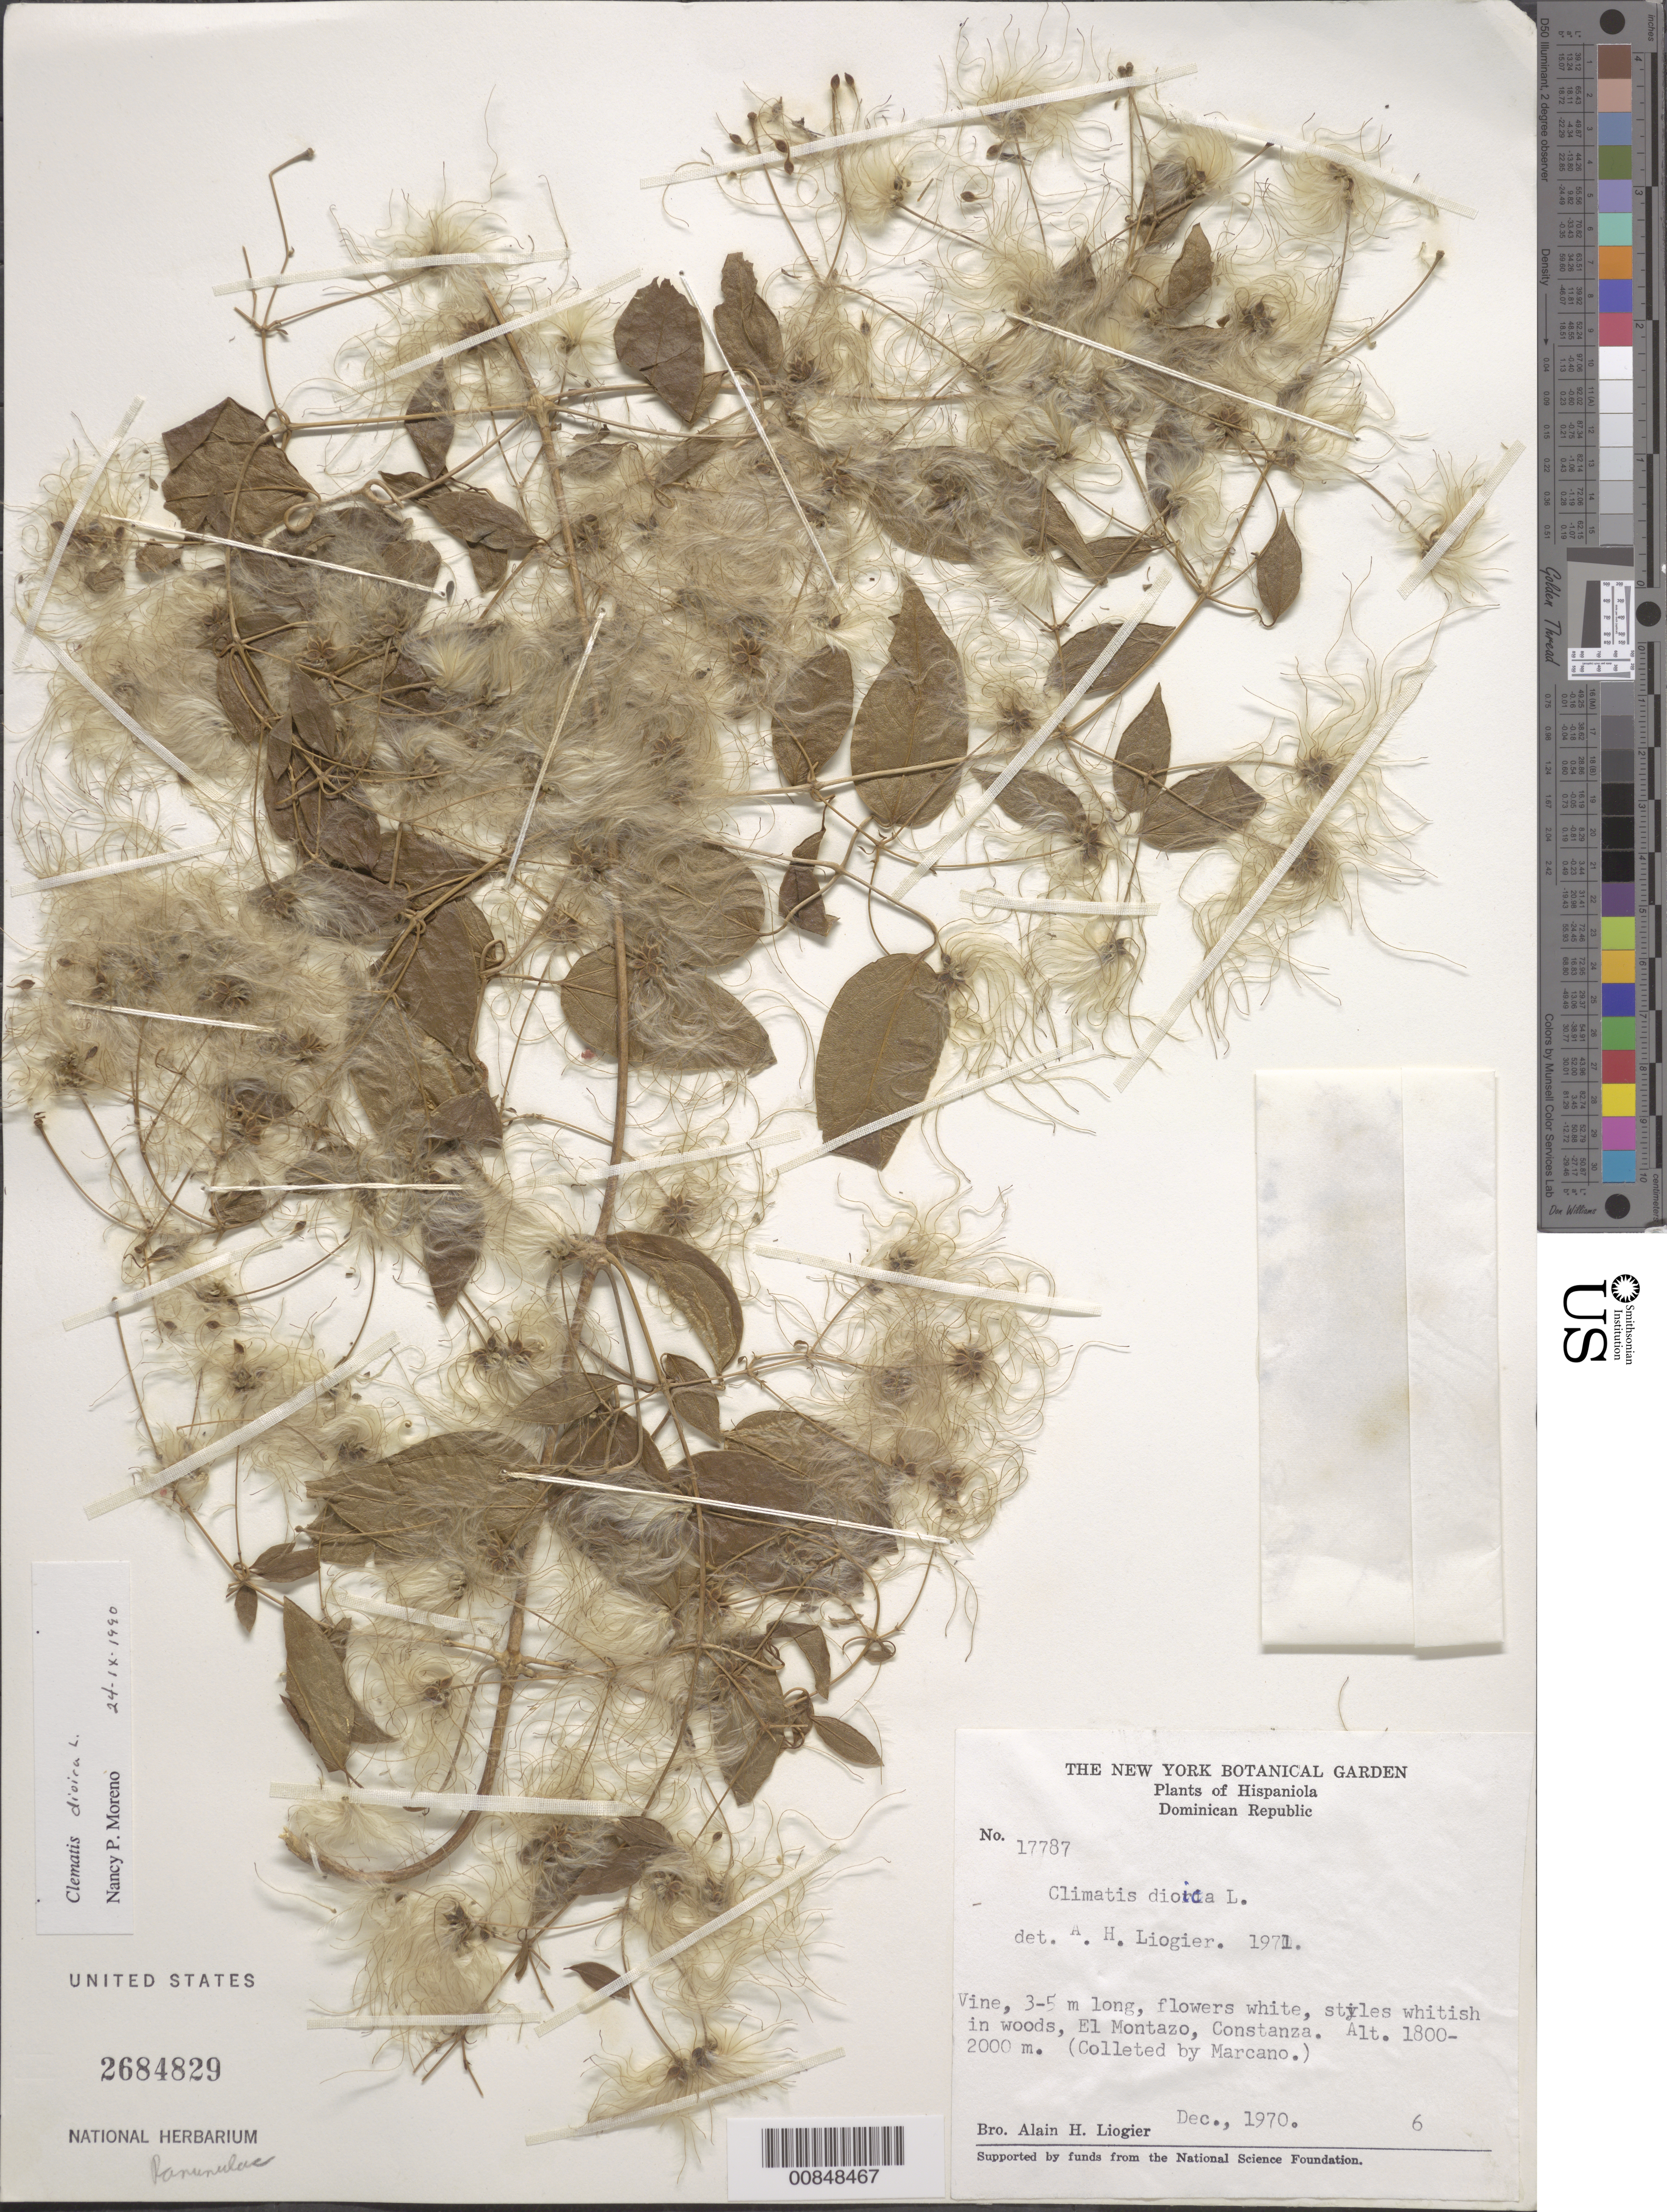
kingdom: Plantae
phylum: Tracheophyta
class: Magnoliopsida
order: Ranunculales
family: Ranunculaceae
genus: Clematis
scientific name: Clematis dioica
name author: L.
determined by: Moreno, N. P.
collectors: A. H. Liogier & E. J. Marcano F.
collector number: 17787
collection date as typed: Dec 1970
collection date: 1970-12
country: Dominican Republic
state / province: La Vega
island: Hispaniola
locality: El Montazo, Constanza.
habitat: In woods.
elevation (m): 1800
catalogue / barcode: US 2684829